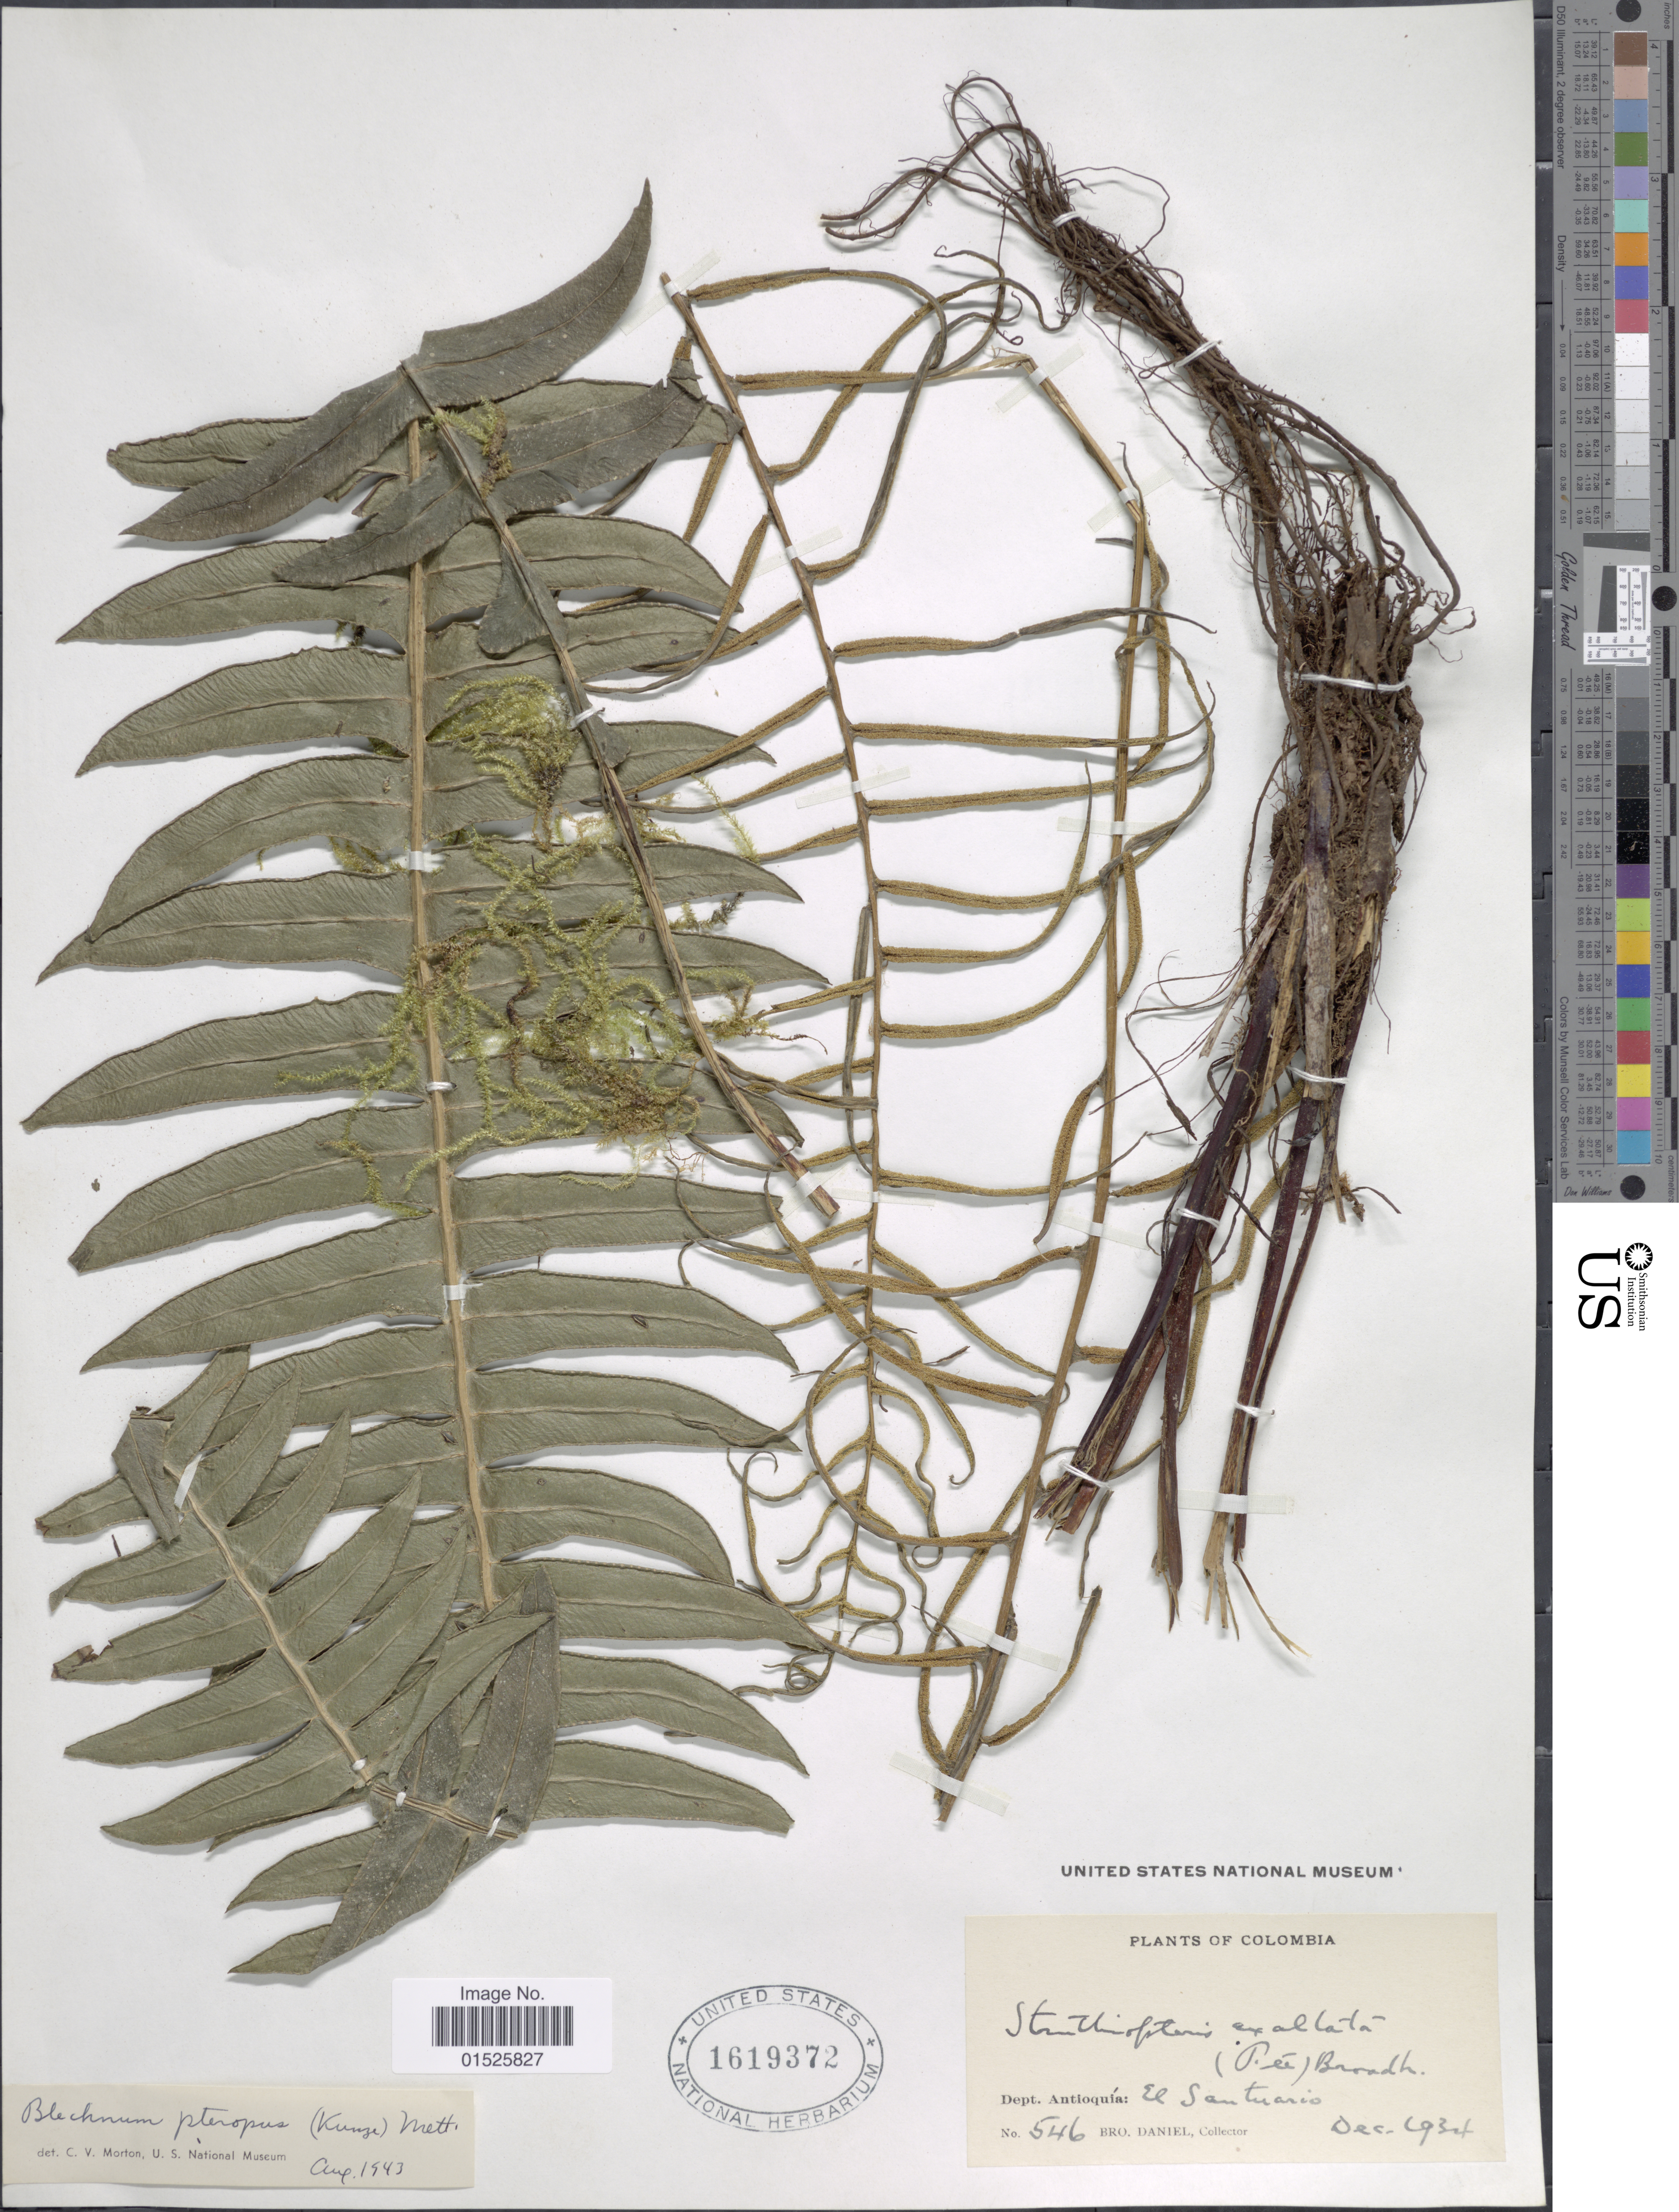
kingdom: Plantae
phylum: Tracheophyta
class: Polypodiopsida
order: Polypodiales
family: Blechnaceae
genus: Blechnum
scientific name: Blechnum divergens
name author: (Kunze) Mett.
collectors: Bro. Daniel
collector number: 546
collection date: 1934-12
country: Colombia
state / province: Antioquia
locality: El Santuario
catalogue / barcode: US 1619372